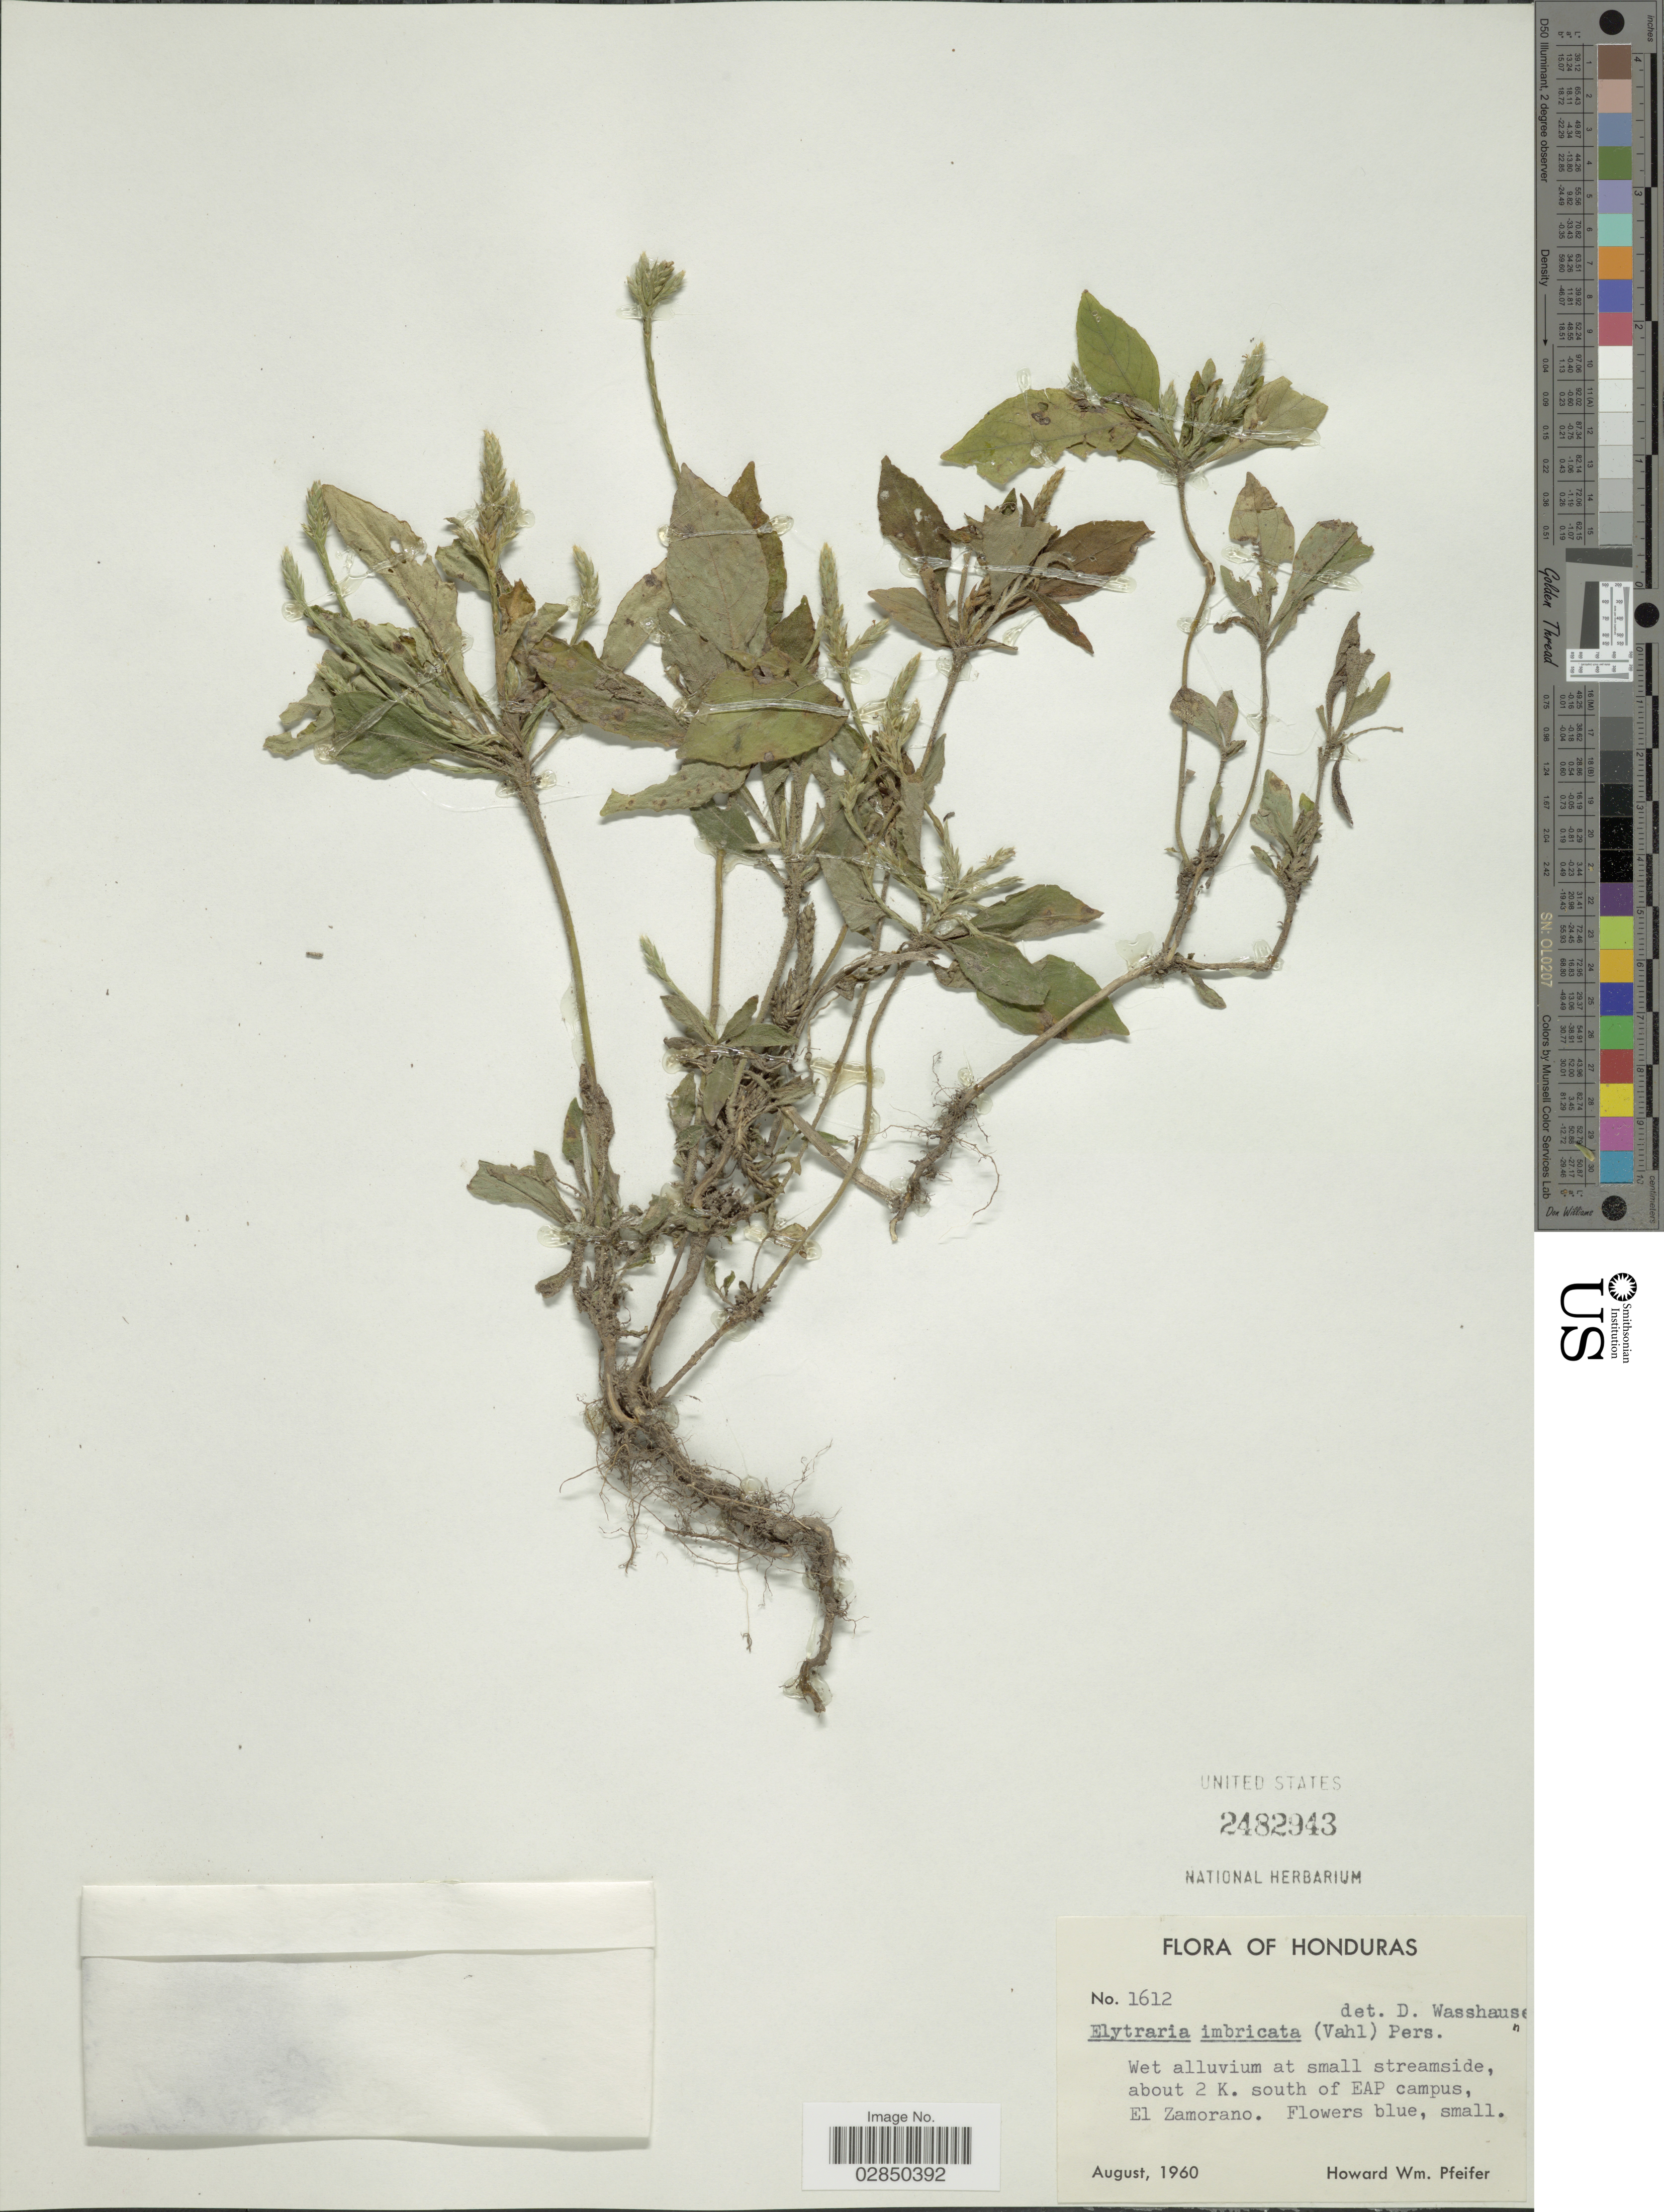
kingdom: Plantae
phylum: Tracheophyta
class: Magnoliopsida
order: Lamiales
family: Acanthaceae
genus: Elytraria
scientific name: Elytraria imbricata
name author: (Vahl) Pers.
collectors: H. W. Pfeifer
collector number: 1612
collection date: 1960-08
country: Honduras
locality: About 2 K. south of EAP campus, El Zamorano.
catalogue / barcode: US 2482943